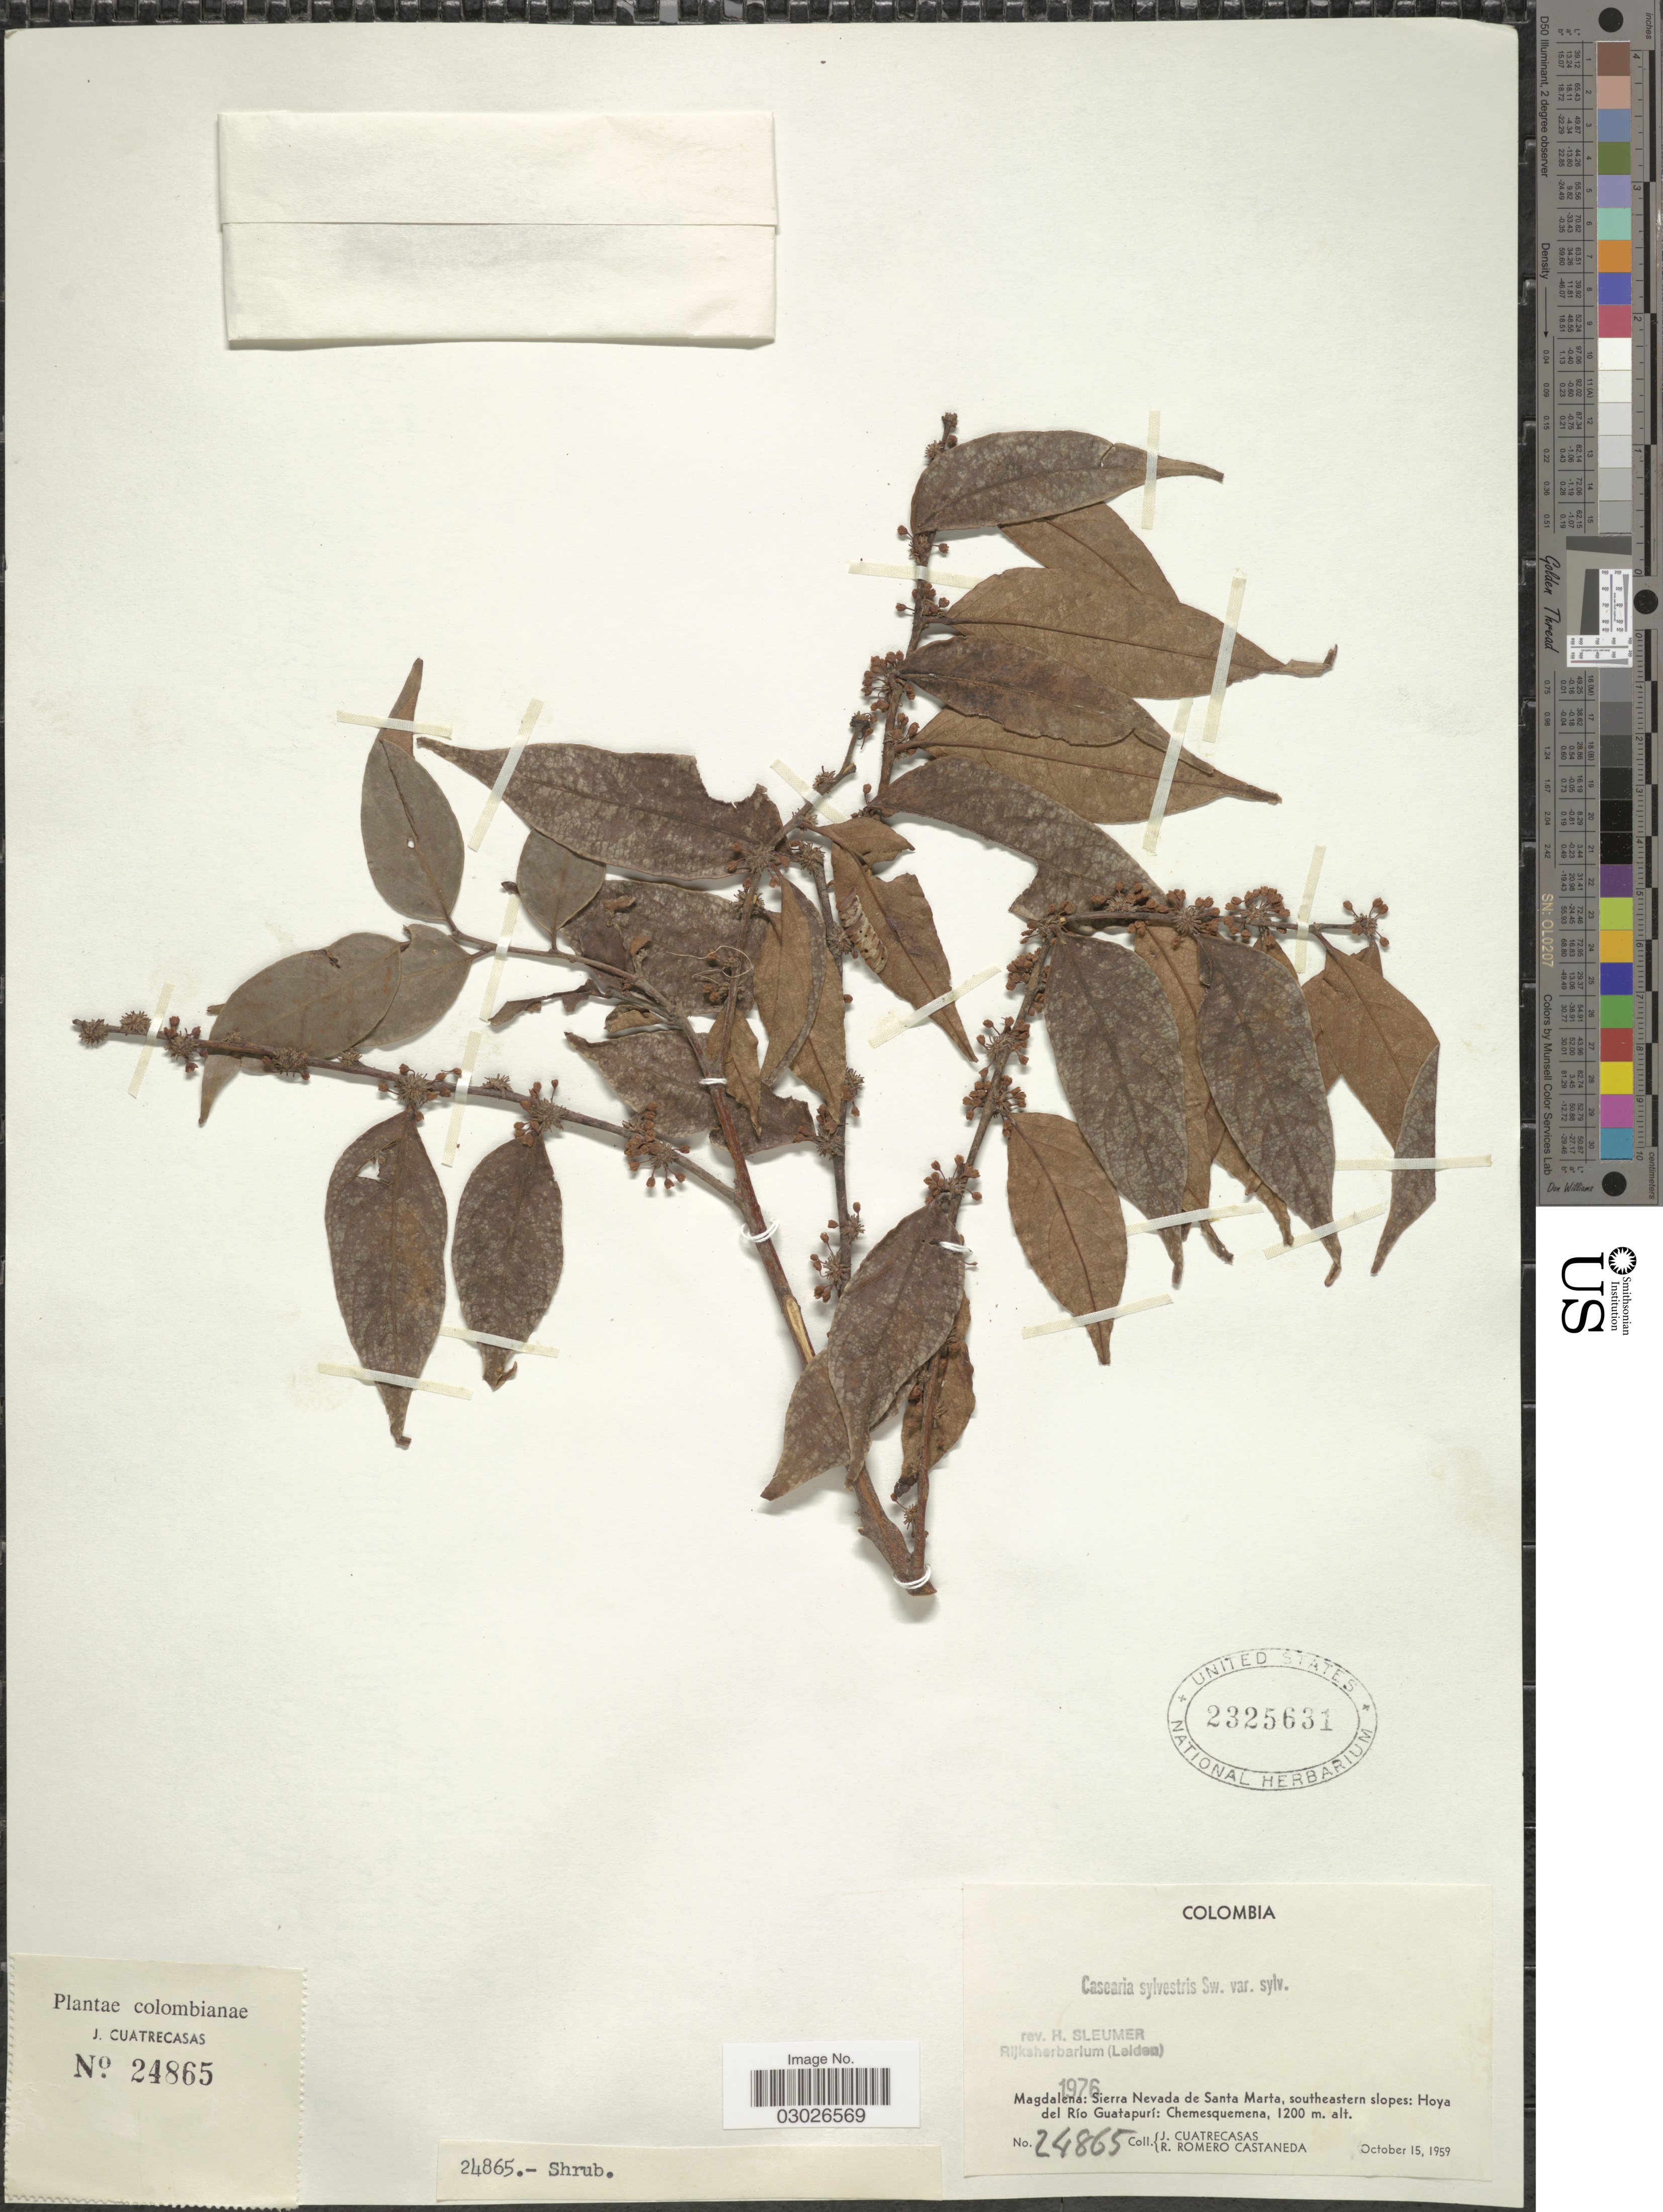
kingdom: Plantae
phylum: Tracheophyta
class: Magnoliopsida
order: Malpighiales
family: Salicaceae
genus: Casearia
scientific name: Casearia sylvestris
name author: Sw.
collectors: J. Cuatrecasas & R. Romero Castañeda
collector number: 24865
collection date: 1959-10-15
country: Colombia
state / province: Magdalena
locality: Magdalena: Sierra Nevada de Santa Marta, southeastern slopes: Hoya del Río Guatapurí: Chemesquemena.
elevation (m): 1200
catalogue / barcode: US 2325631